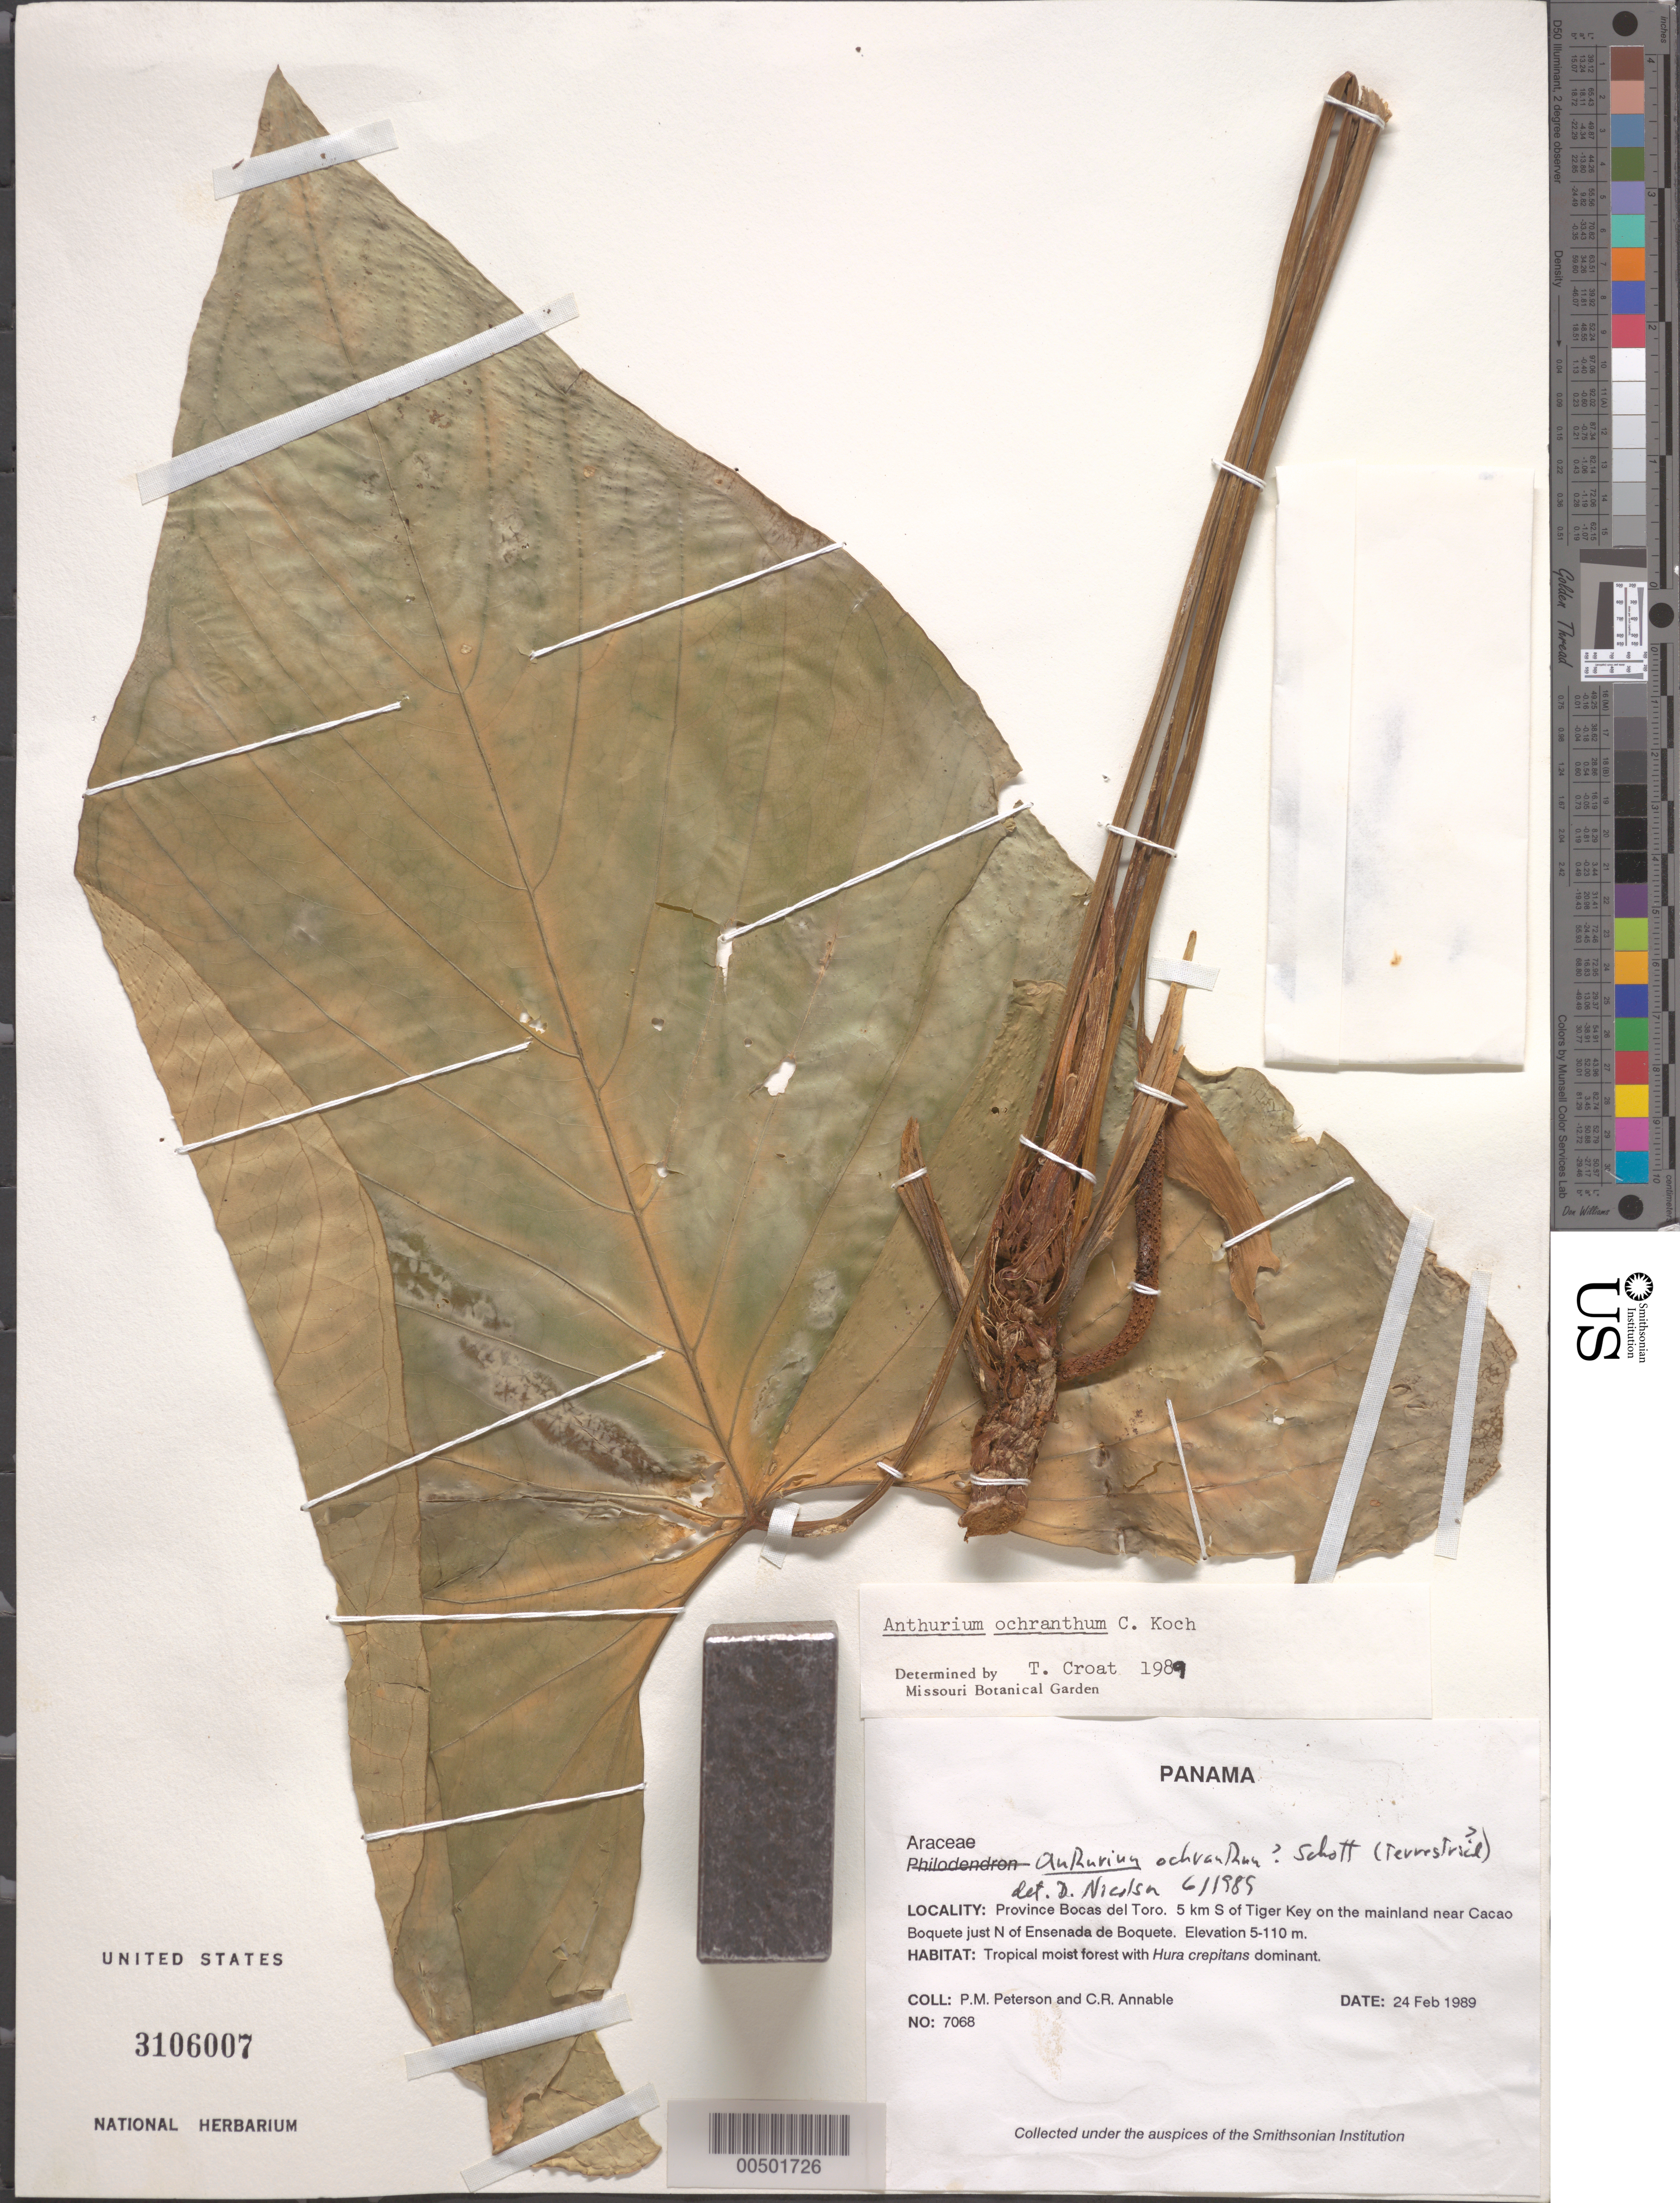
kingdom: Plantae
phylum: Tracheophyta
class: Liliopsida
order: Alismatales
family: Araceae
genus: Anthurium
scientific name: Anthurium ochranthum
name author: K. Koch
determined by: Croat, Thomas B., Missouri Botanical Garden (MO)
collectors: P. M. Peterson & C. R. Annable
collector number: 07068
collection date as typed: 24 Feb 1989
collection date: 1989-02-24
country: Panama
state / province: Bocas del Toro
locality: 5 km S of Tiger Key on the mainland near Cacao Boquete just N of Ensenada de Boquete.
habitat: Tropical moist forest with Hura crepitans dominant.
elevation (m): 5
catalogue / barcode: US 3106007